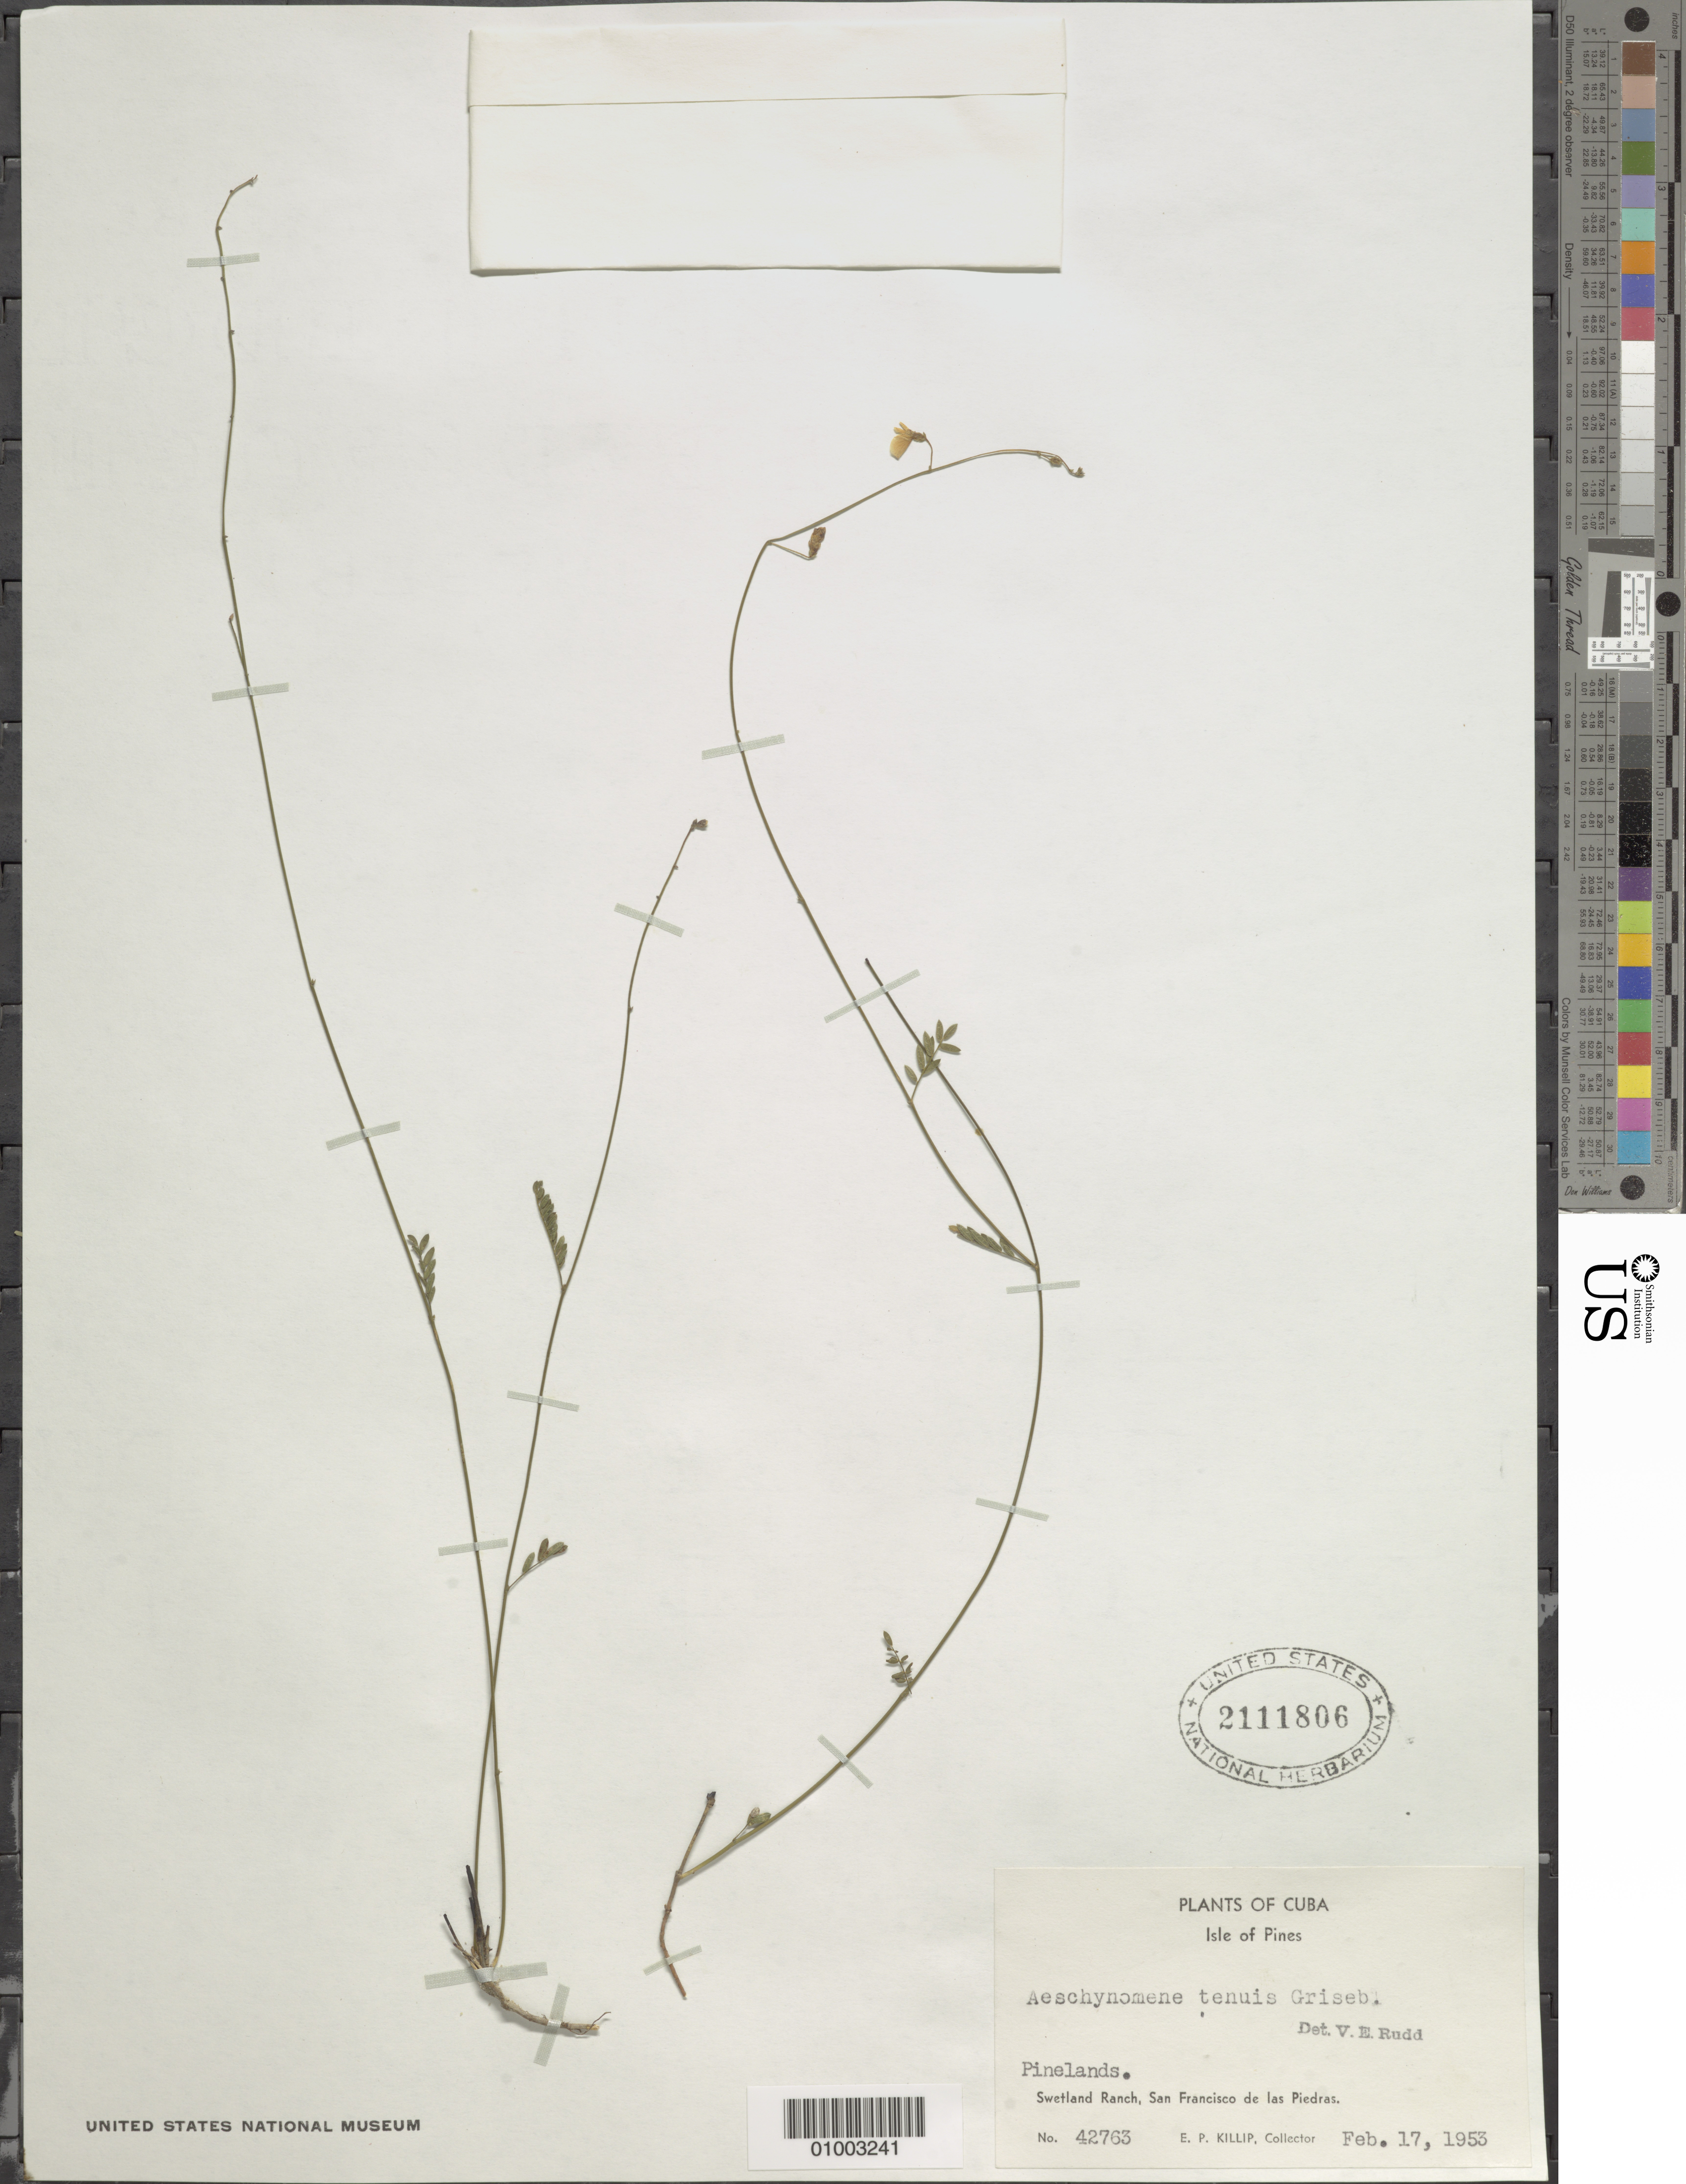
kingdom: Plantae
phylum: Tracheophyta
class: Magnoliopsida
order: Fabales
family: Fabaceae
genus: Aeschynomene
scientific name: Aeschynomene tenuis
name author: Griseb.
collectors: E. P. Killip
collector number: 42763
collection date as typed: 17 Feb 1953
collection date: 1953-02-17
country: Cuba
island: Cuba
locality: Swetland Ranch, San Francisco de las Piedras, pinelands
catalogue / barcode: US 2111806